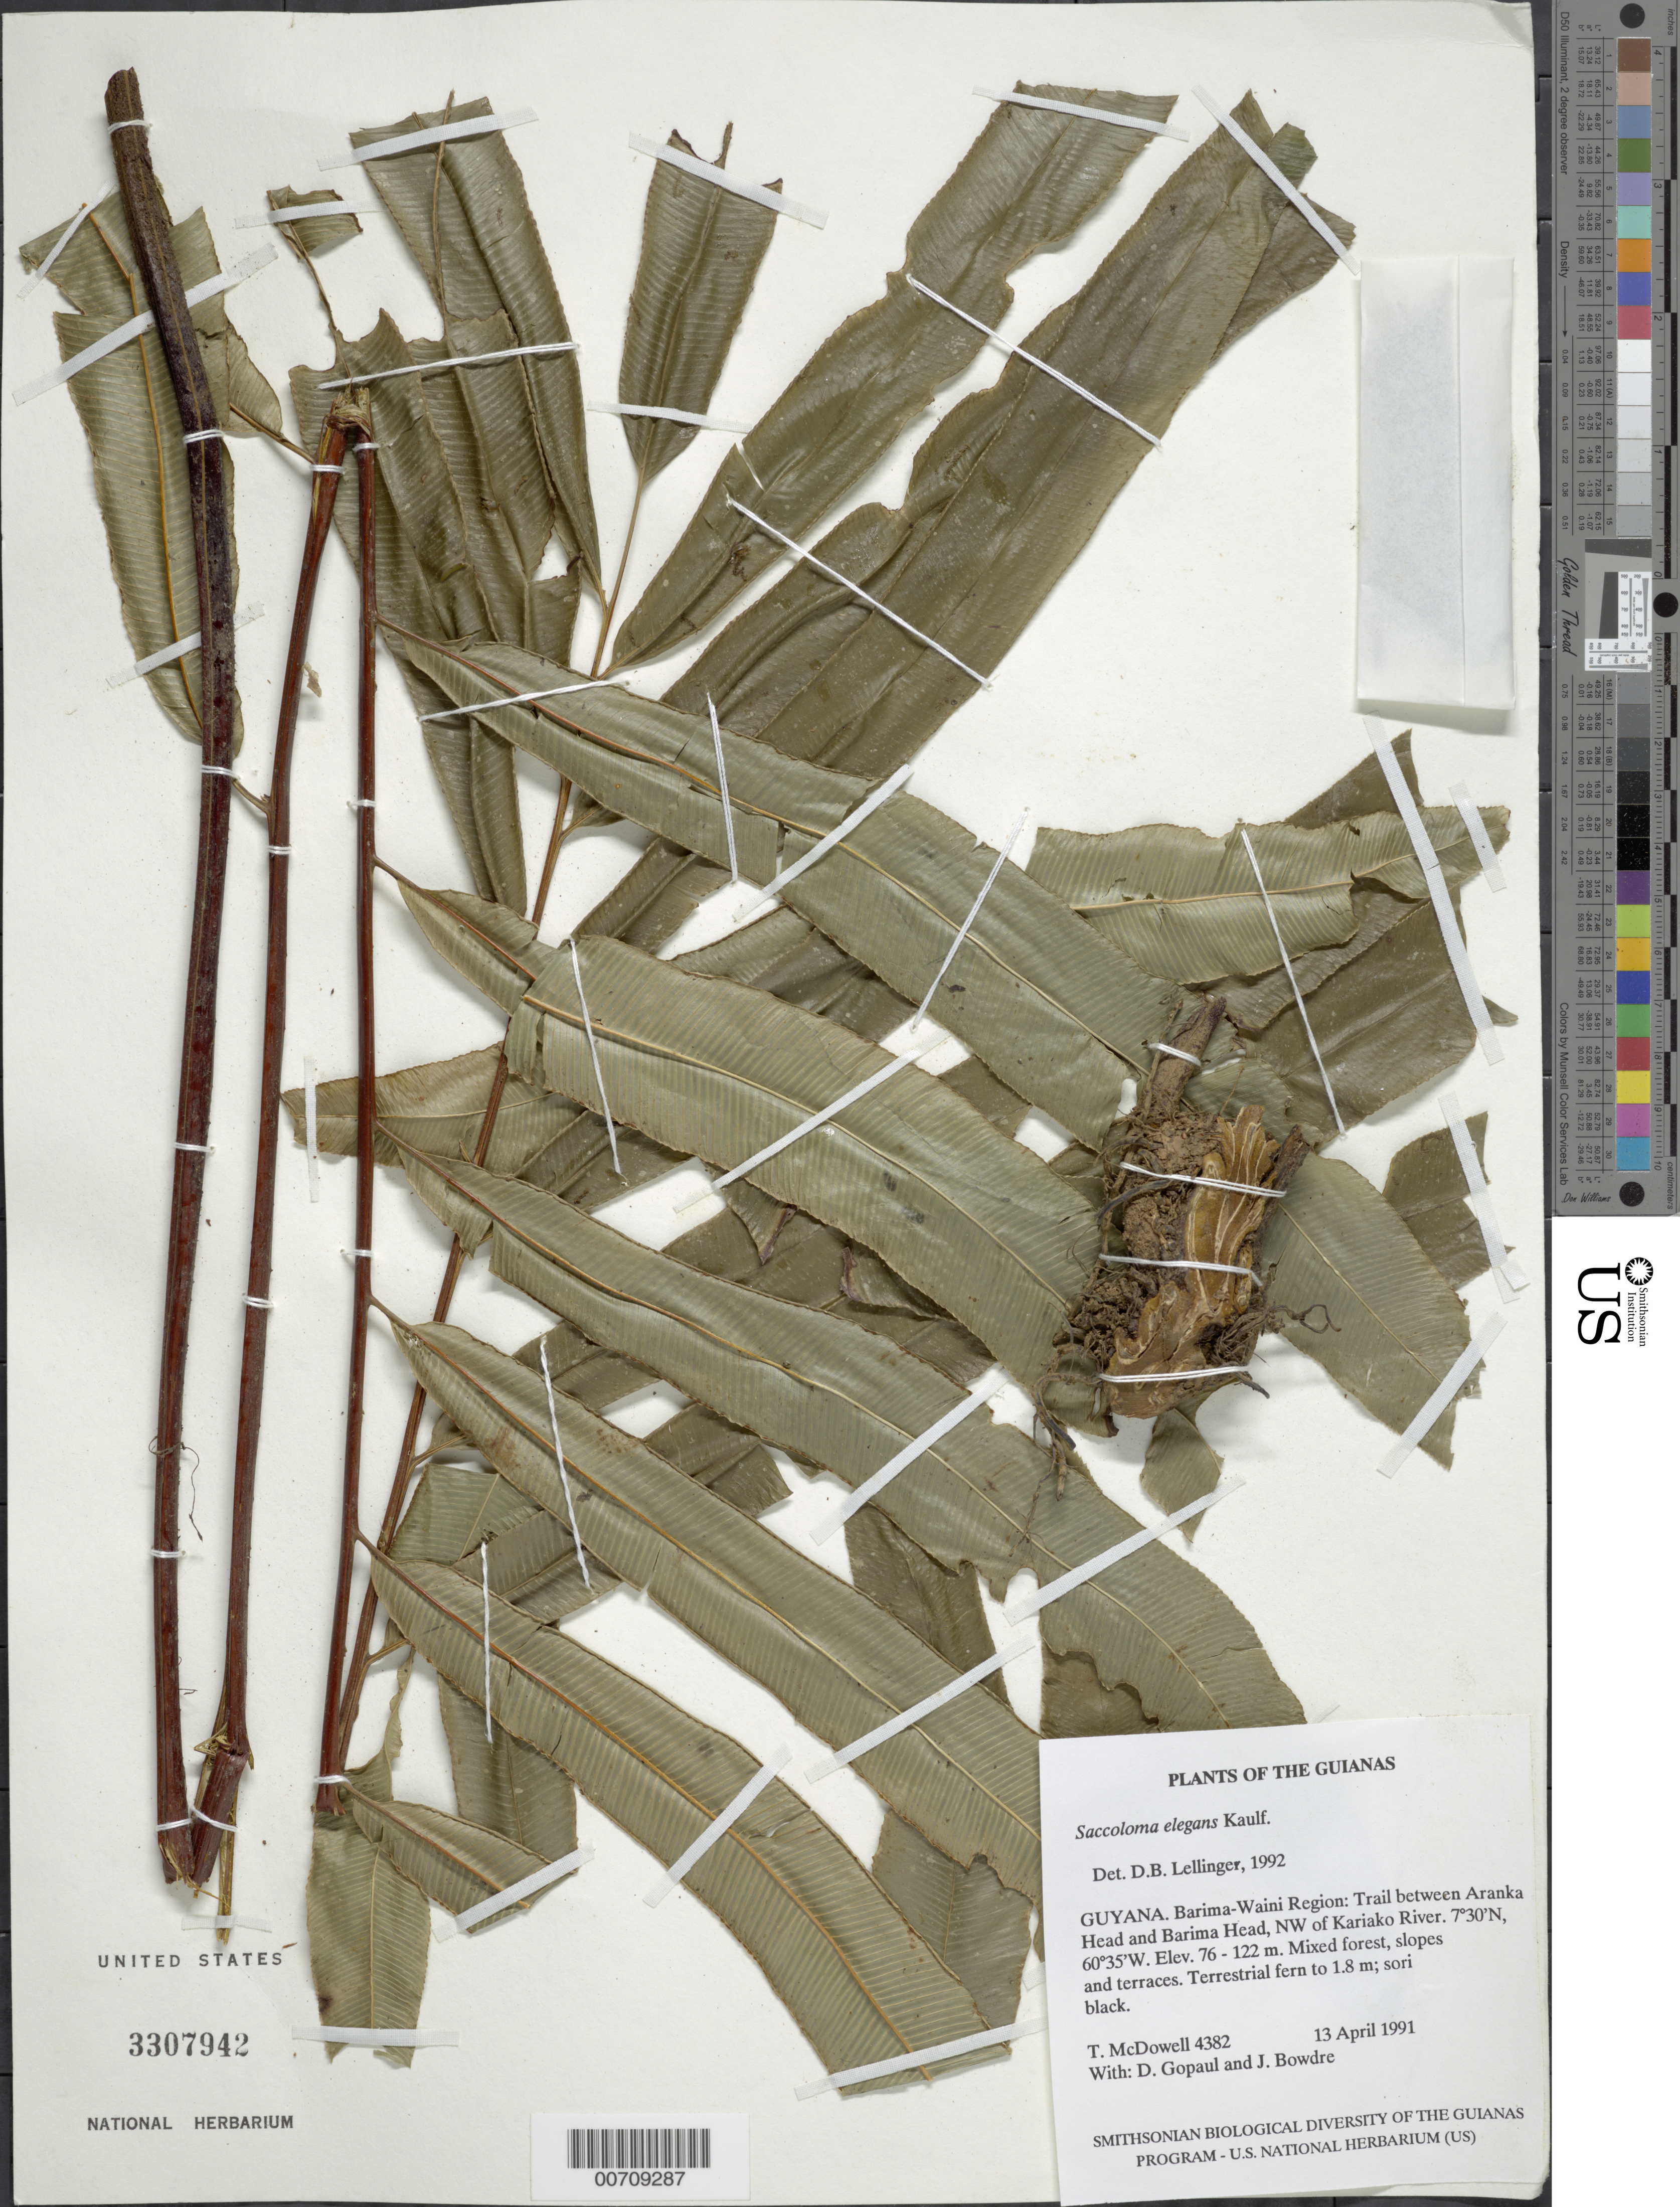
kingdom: Plantae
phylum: Tracheophyta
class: Polypodiopsida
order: Polypodiales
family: Saccolomataceae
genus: Saccoloma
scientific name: Saccoloma elegans subsp. chartaceum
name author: Cremers & K.U. Kramer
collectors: T. McDowell, D. Gopaul & J. Bowdre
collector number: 4382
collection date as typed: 13 April 1991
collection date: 1991-04-13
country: Guyana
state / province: Barima-Waini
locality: Trail between Aranka Head and Barima Head, NW of Kariako River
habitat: Mixed forest, slopes and terraces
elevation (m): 76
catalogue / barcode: US 3307942